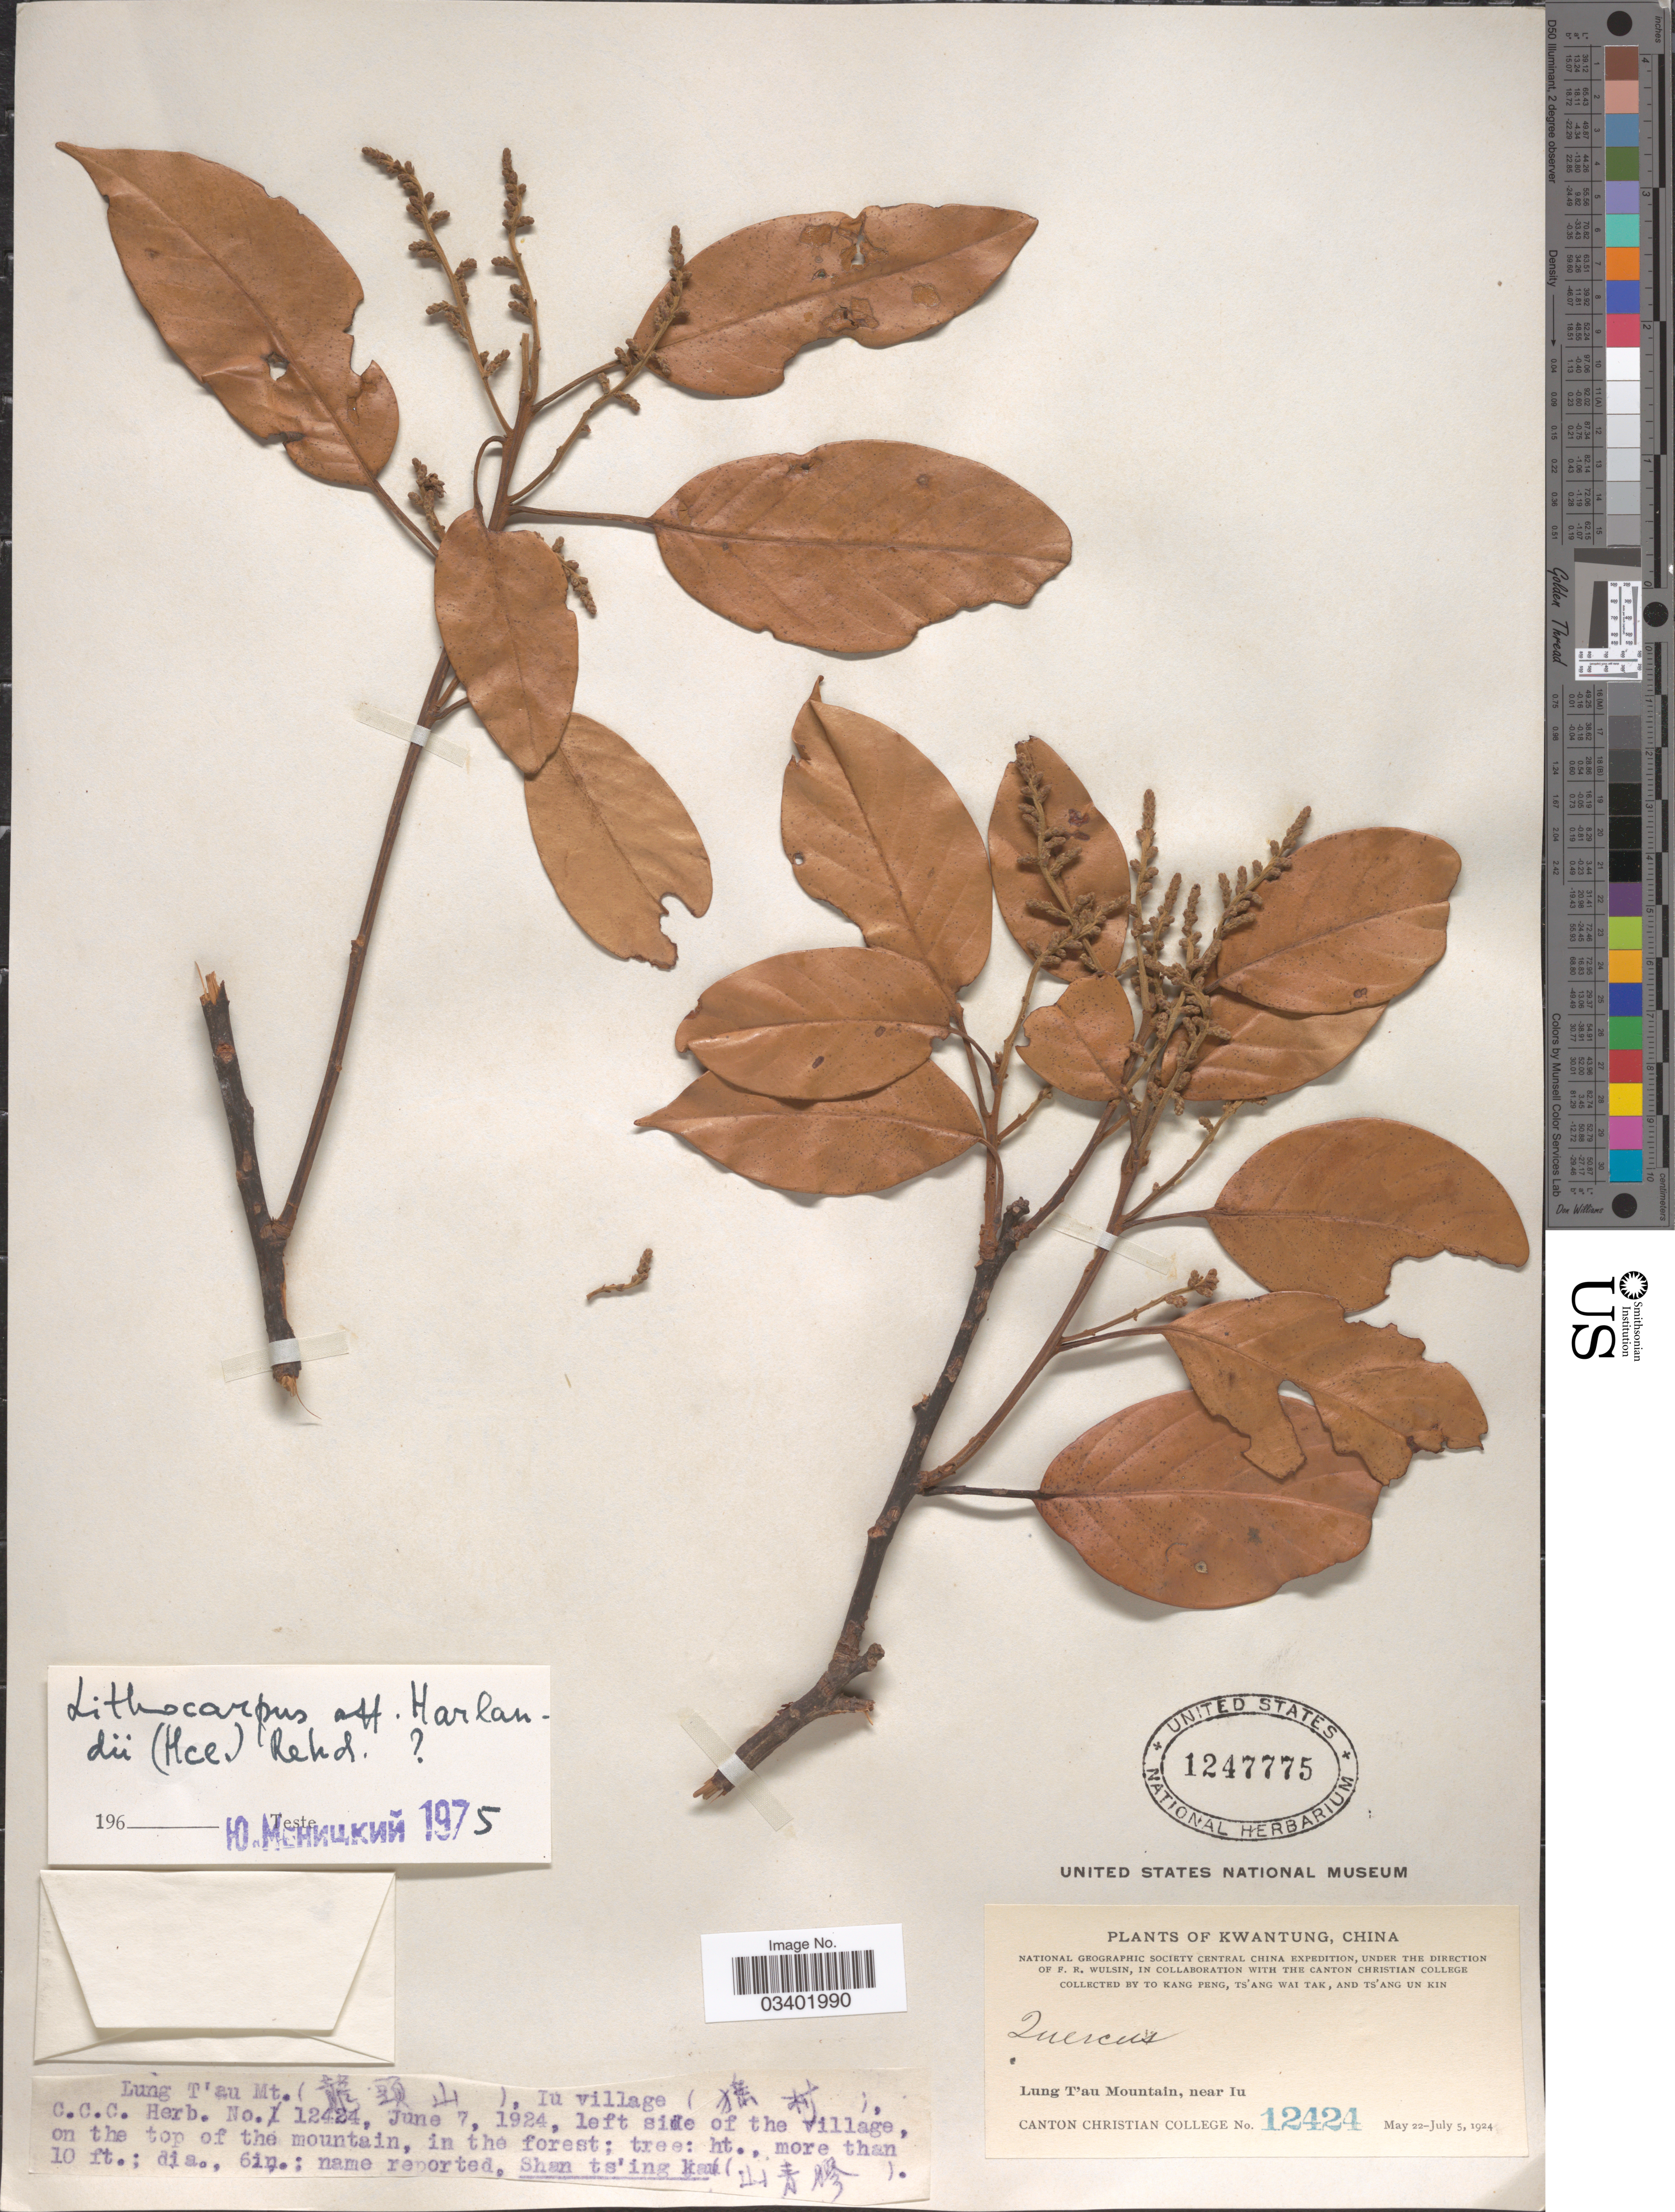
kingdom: Plantae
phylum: Tracheophyta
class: Magnoliopsida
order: Fagales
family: Fagaceae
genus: Lithocarpus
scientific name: Lithocarpus harlandii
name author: (Hance ex Walp.) Rehder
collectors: To Kang P'eng, W. T. Tsang & Ts' Ang Un Kin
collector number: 12424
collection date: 1924-06-07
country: China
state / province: Guangdong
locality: Kwangtung. Lung T'au Mountain, near Iu. (X), Iu village (X), left side of the village, on the top of the mountain.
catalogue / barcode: US 1247775